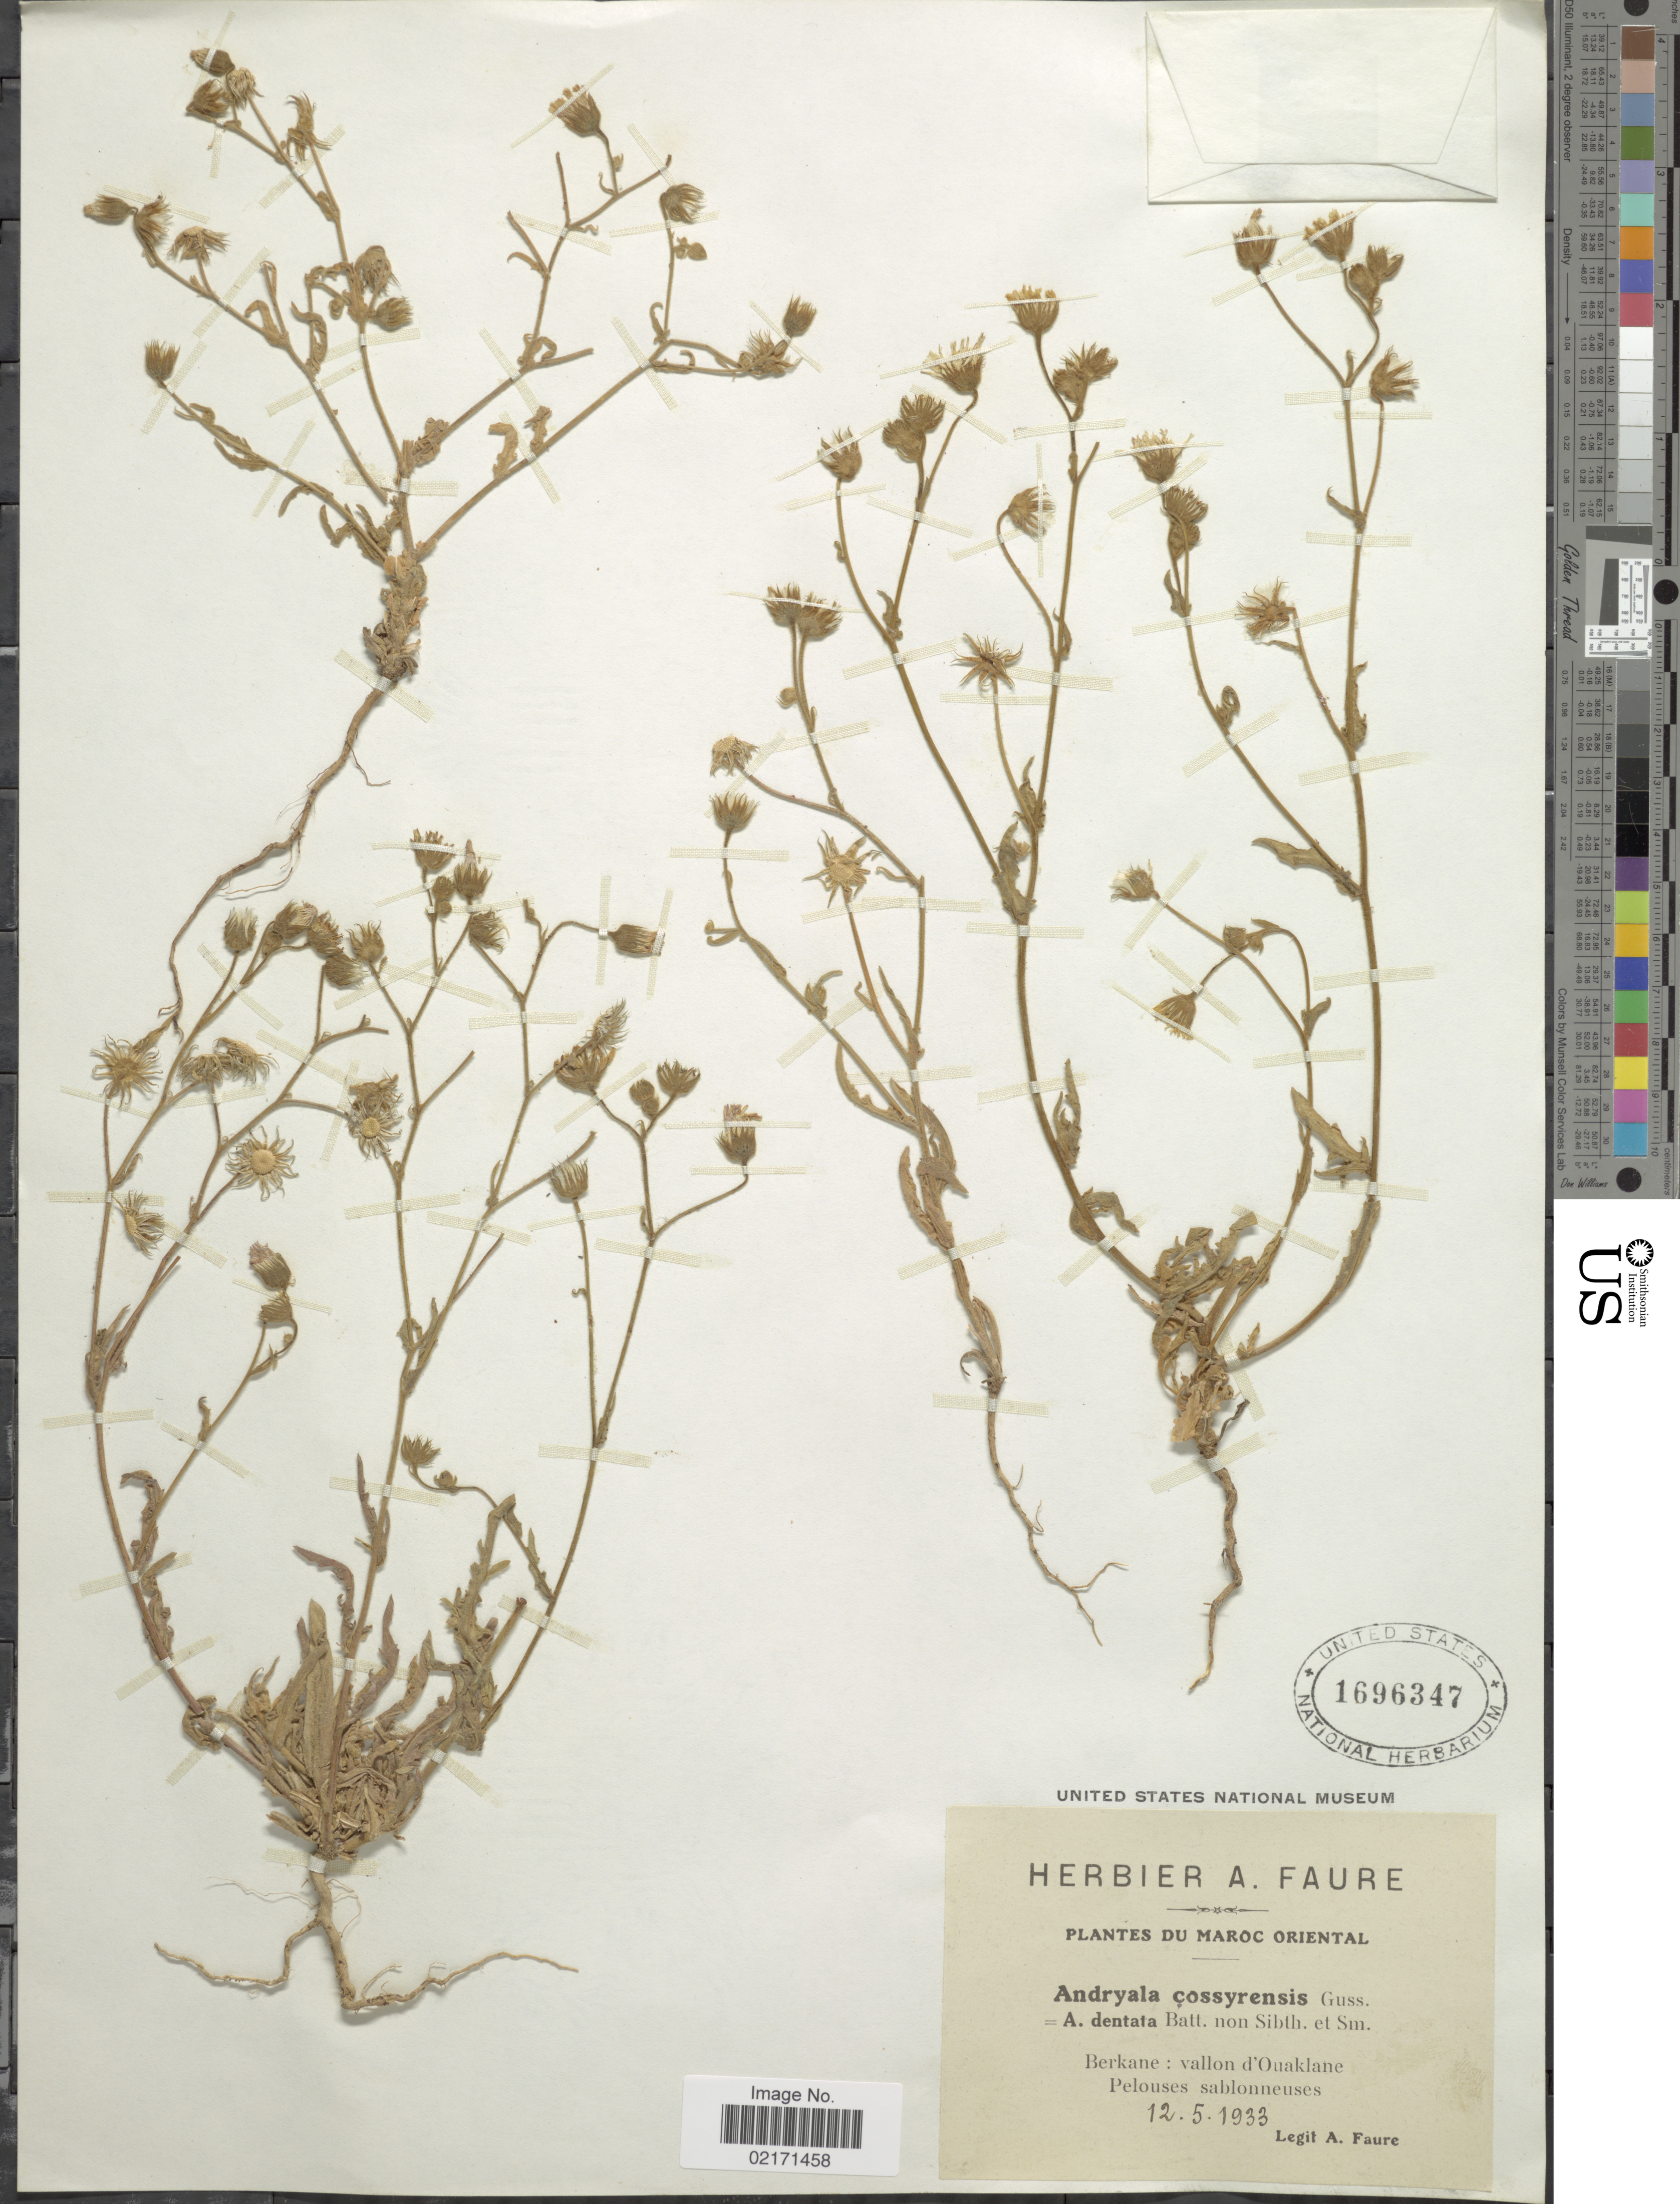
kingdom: Plantae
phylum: Tracheophyta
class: Magnoliopsida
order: Asterales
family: Asteraceae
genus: Andryala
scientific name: Andryala cossyrensis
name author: Gussone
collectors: A. Faure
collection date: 1933-05-12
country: Morocco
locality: Berkane: vallon d' Ouklane Pelouses sablonneuses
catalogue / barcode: US 1696347